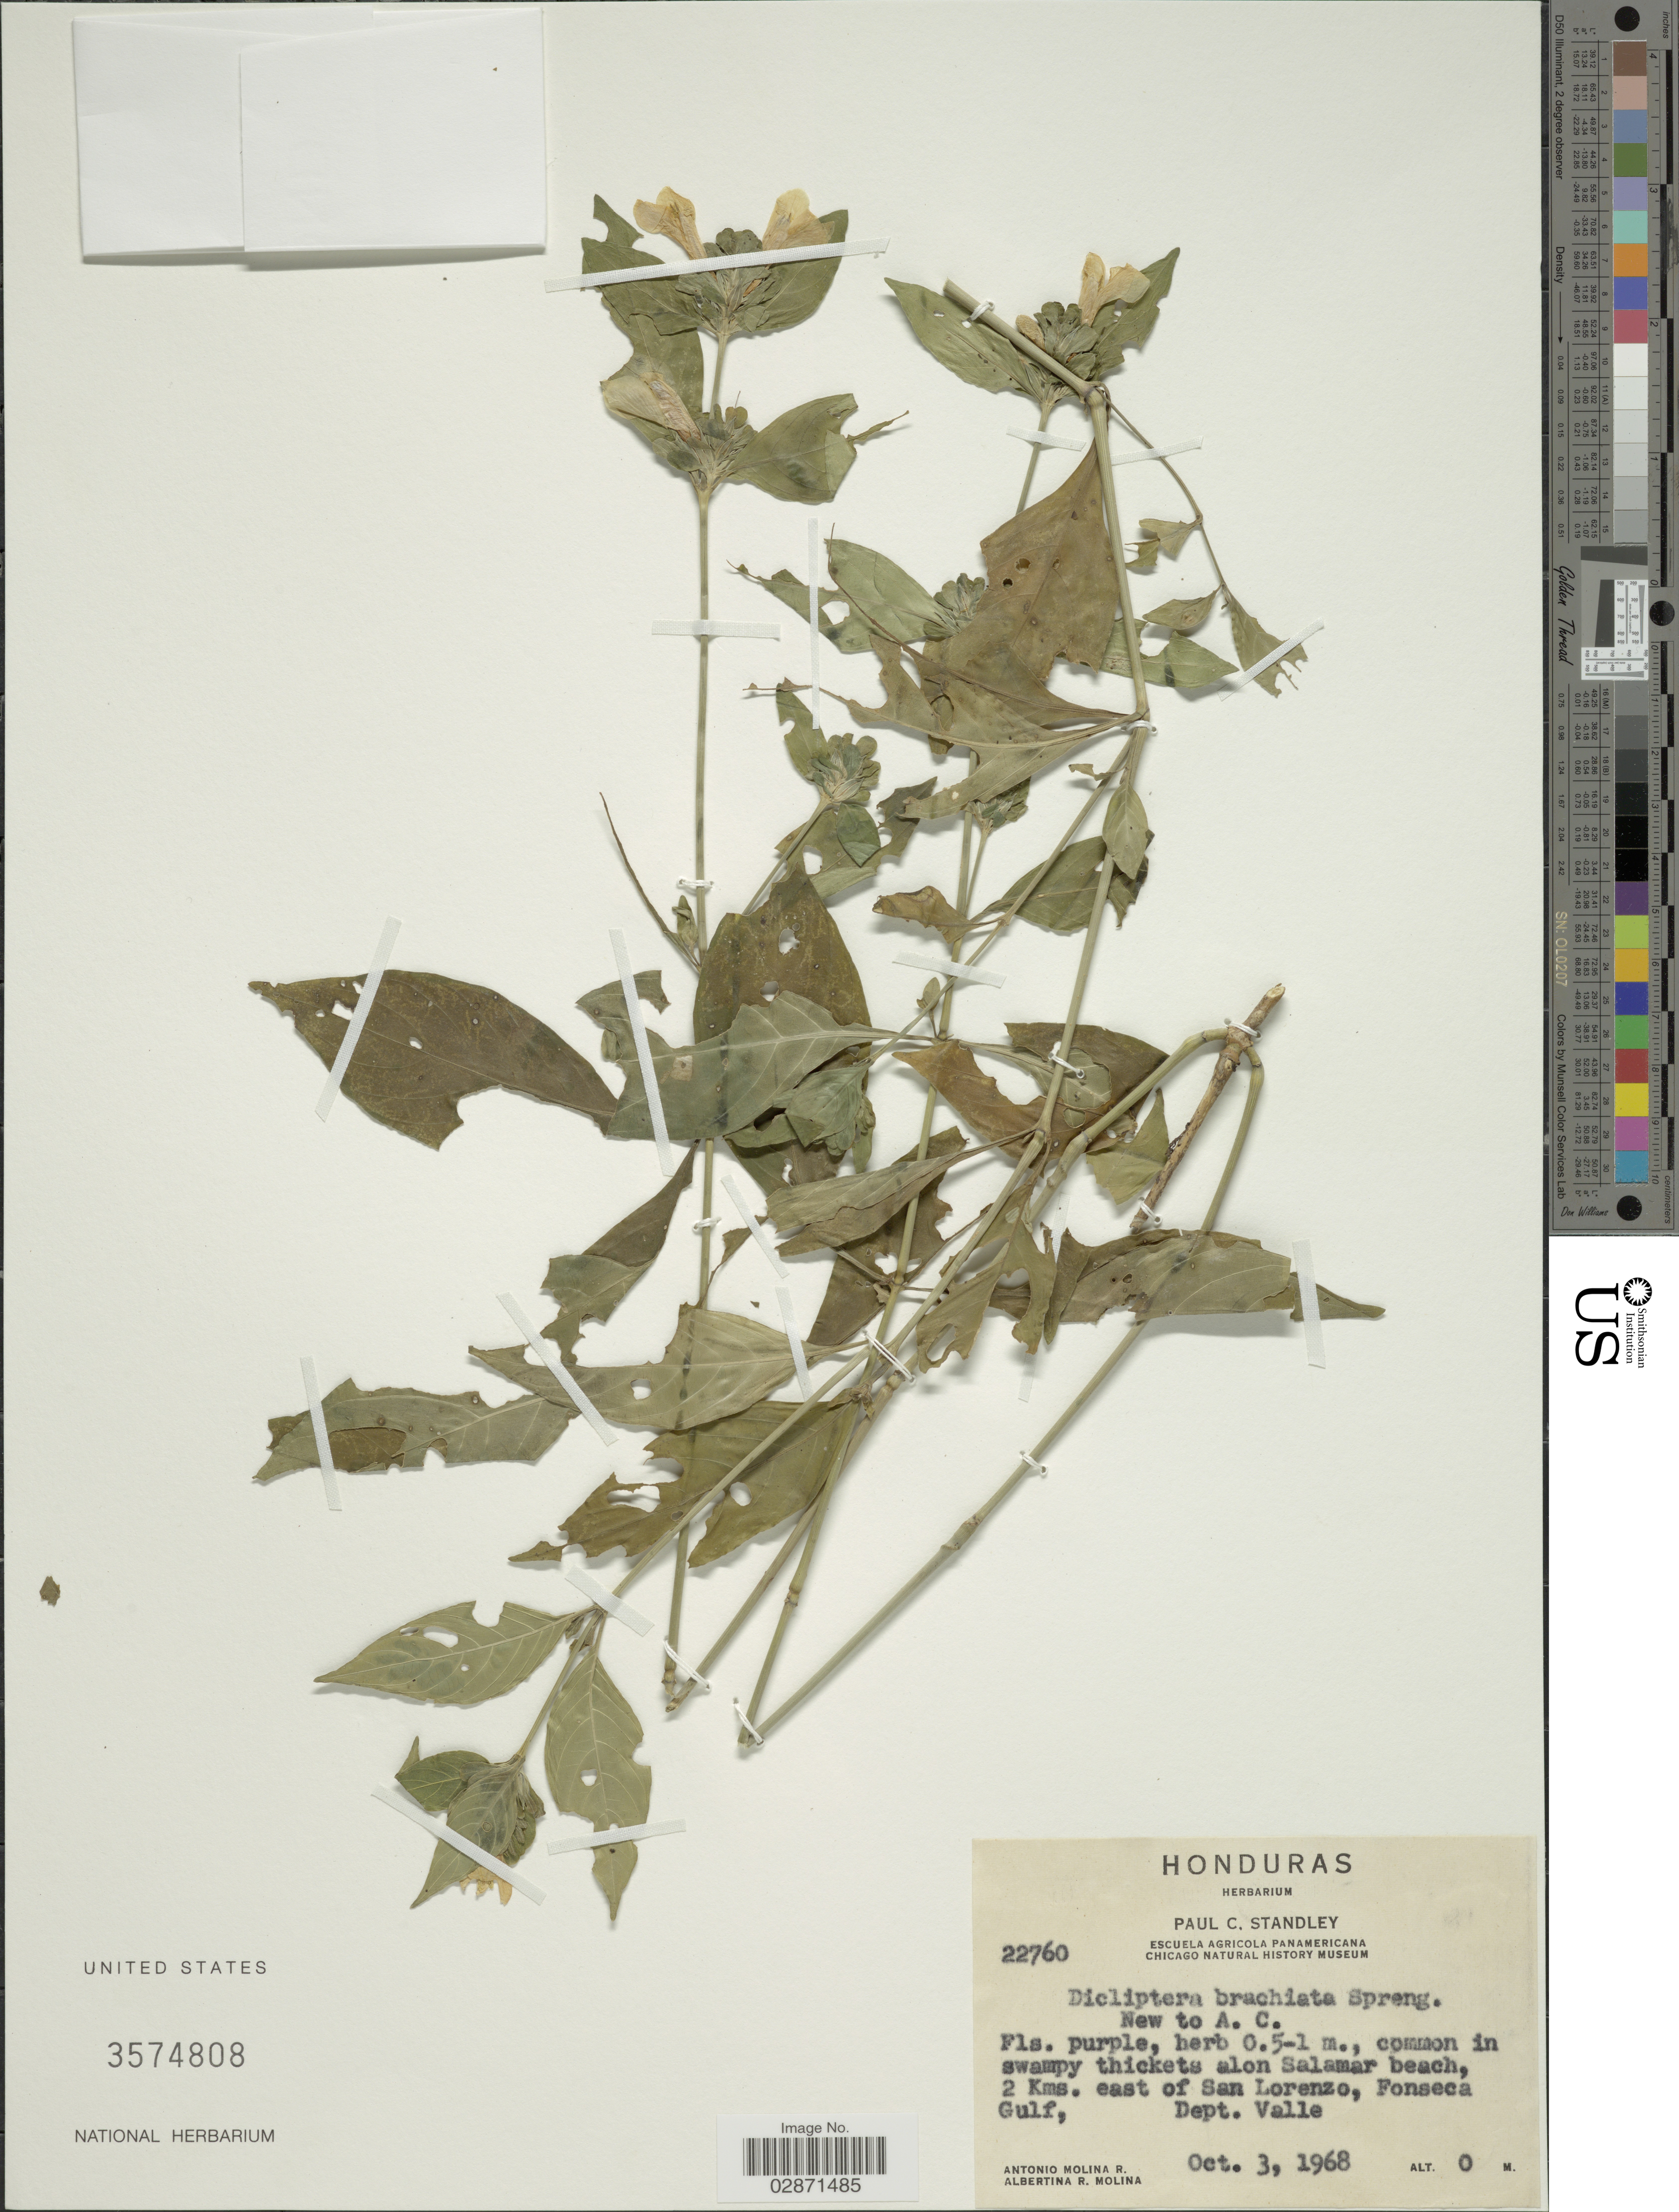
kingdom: Plantae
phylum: Tracheophyta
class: Magnoliopsida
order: Lamiales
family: Acanthaceae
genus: Dicliptera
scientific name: Dicliptera brachiata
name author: (Pursh) Spreng.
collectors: A. Molina R. & A. R. Molina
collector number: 22760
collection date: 1968-10-03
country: Honduras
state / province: Valle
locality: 2 Kms. east of San Lorenzo, Fonseca Gulf, Dept. Valle.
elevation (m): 0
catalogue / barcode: US 3574808